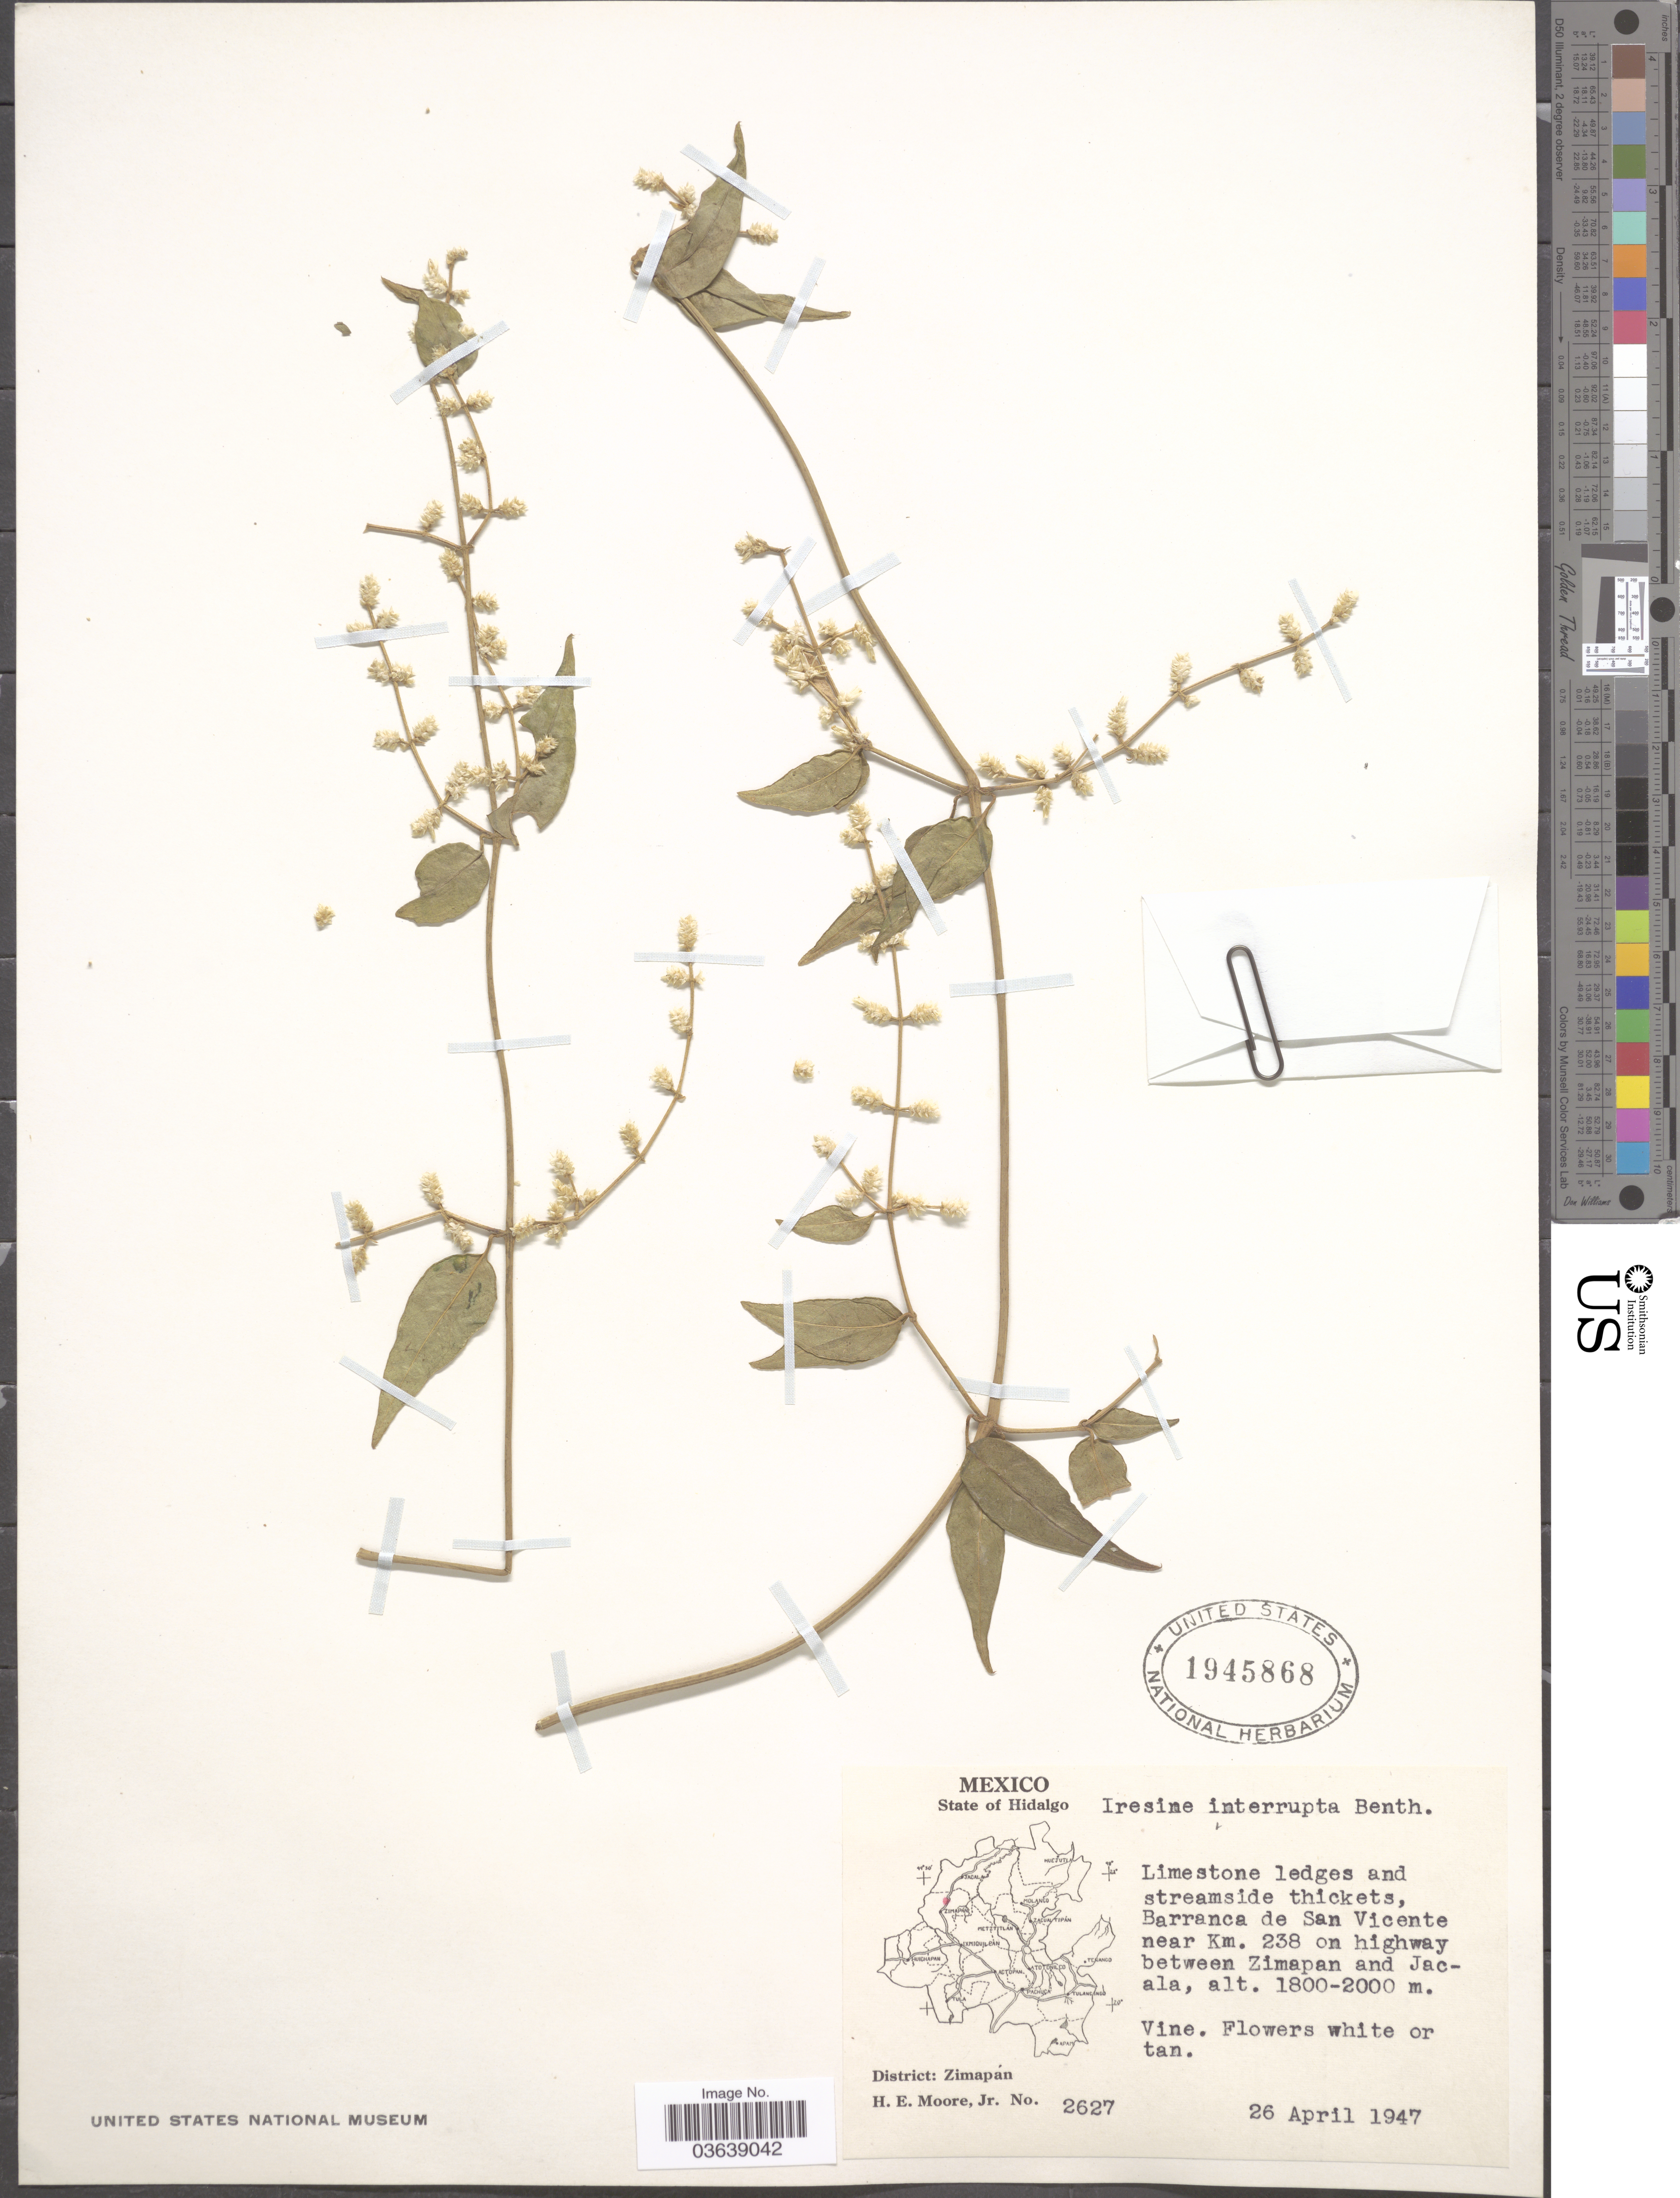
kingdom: Plantae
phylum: Tracheophyta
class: Magnoliopsida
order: Caryophyllales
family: Amaranthaceae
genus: Iresine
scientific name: Iresine interrupta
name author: Benth.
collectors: H. Moore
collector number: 2627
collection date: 1947-04-26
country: Mexico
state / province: Hidalgo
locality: Barranca de San Vicente near Km. 238 on highway between Zimapan and Jacala.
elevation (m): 1800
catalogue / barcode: US 1945868